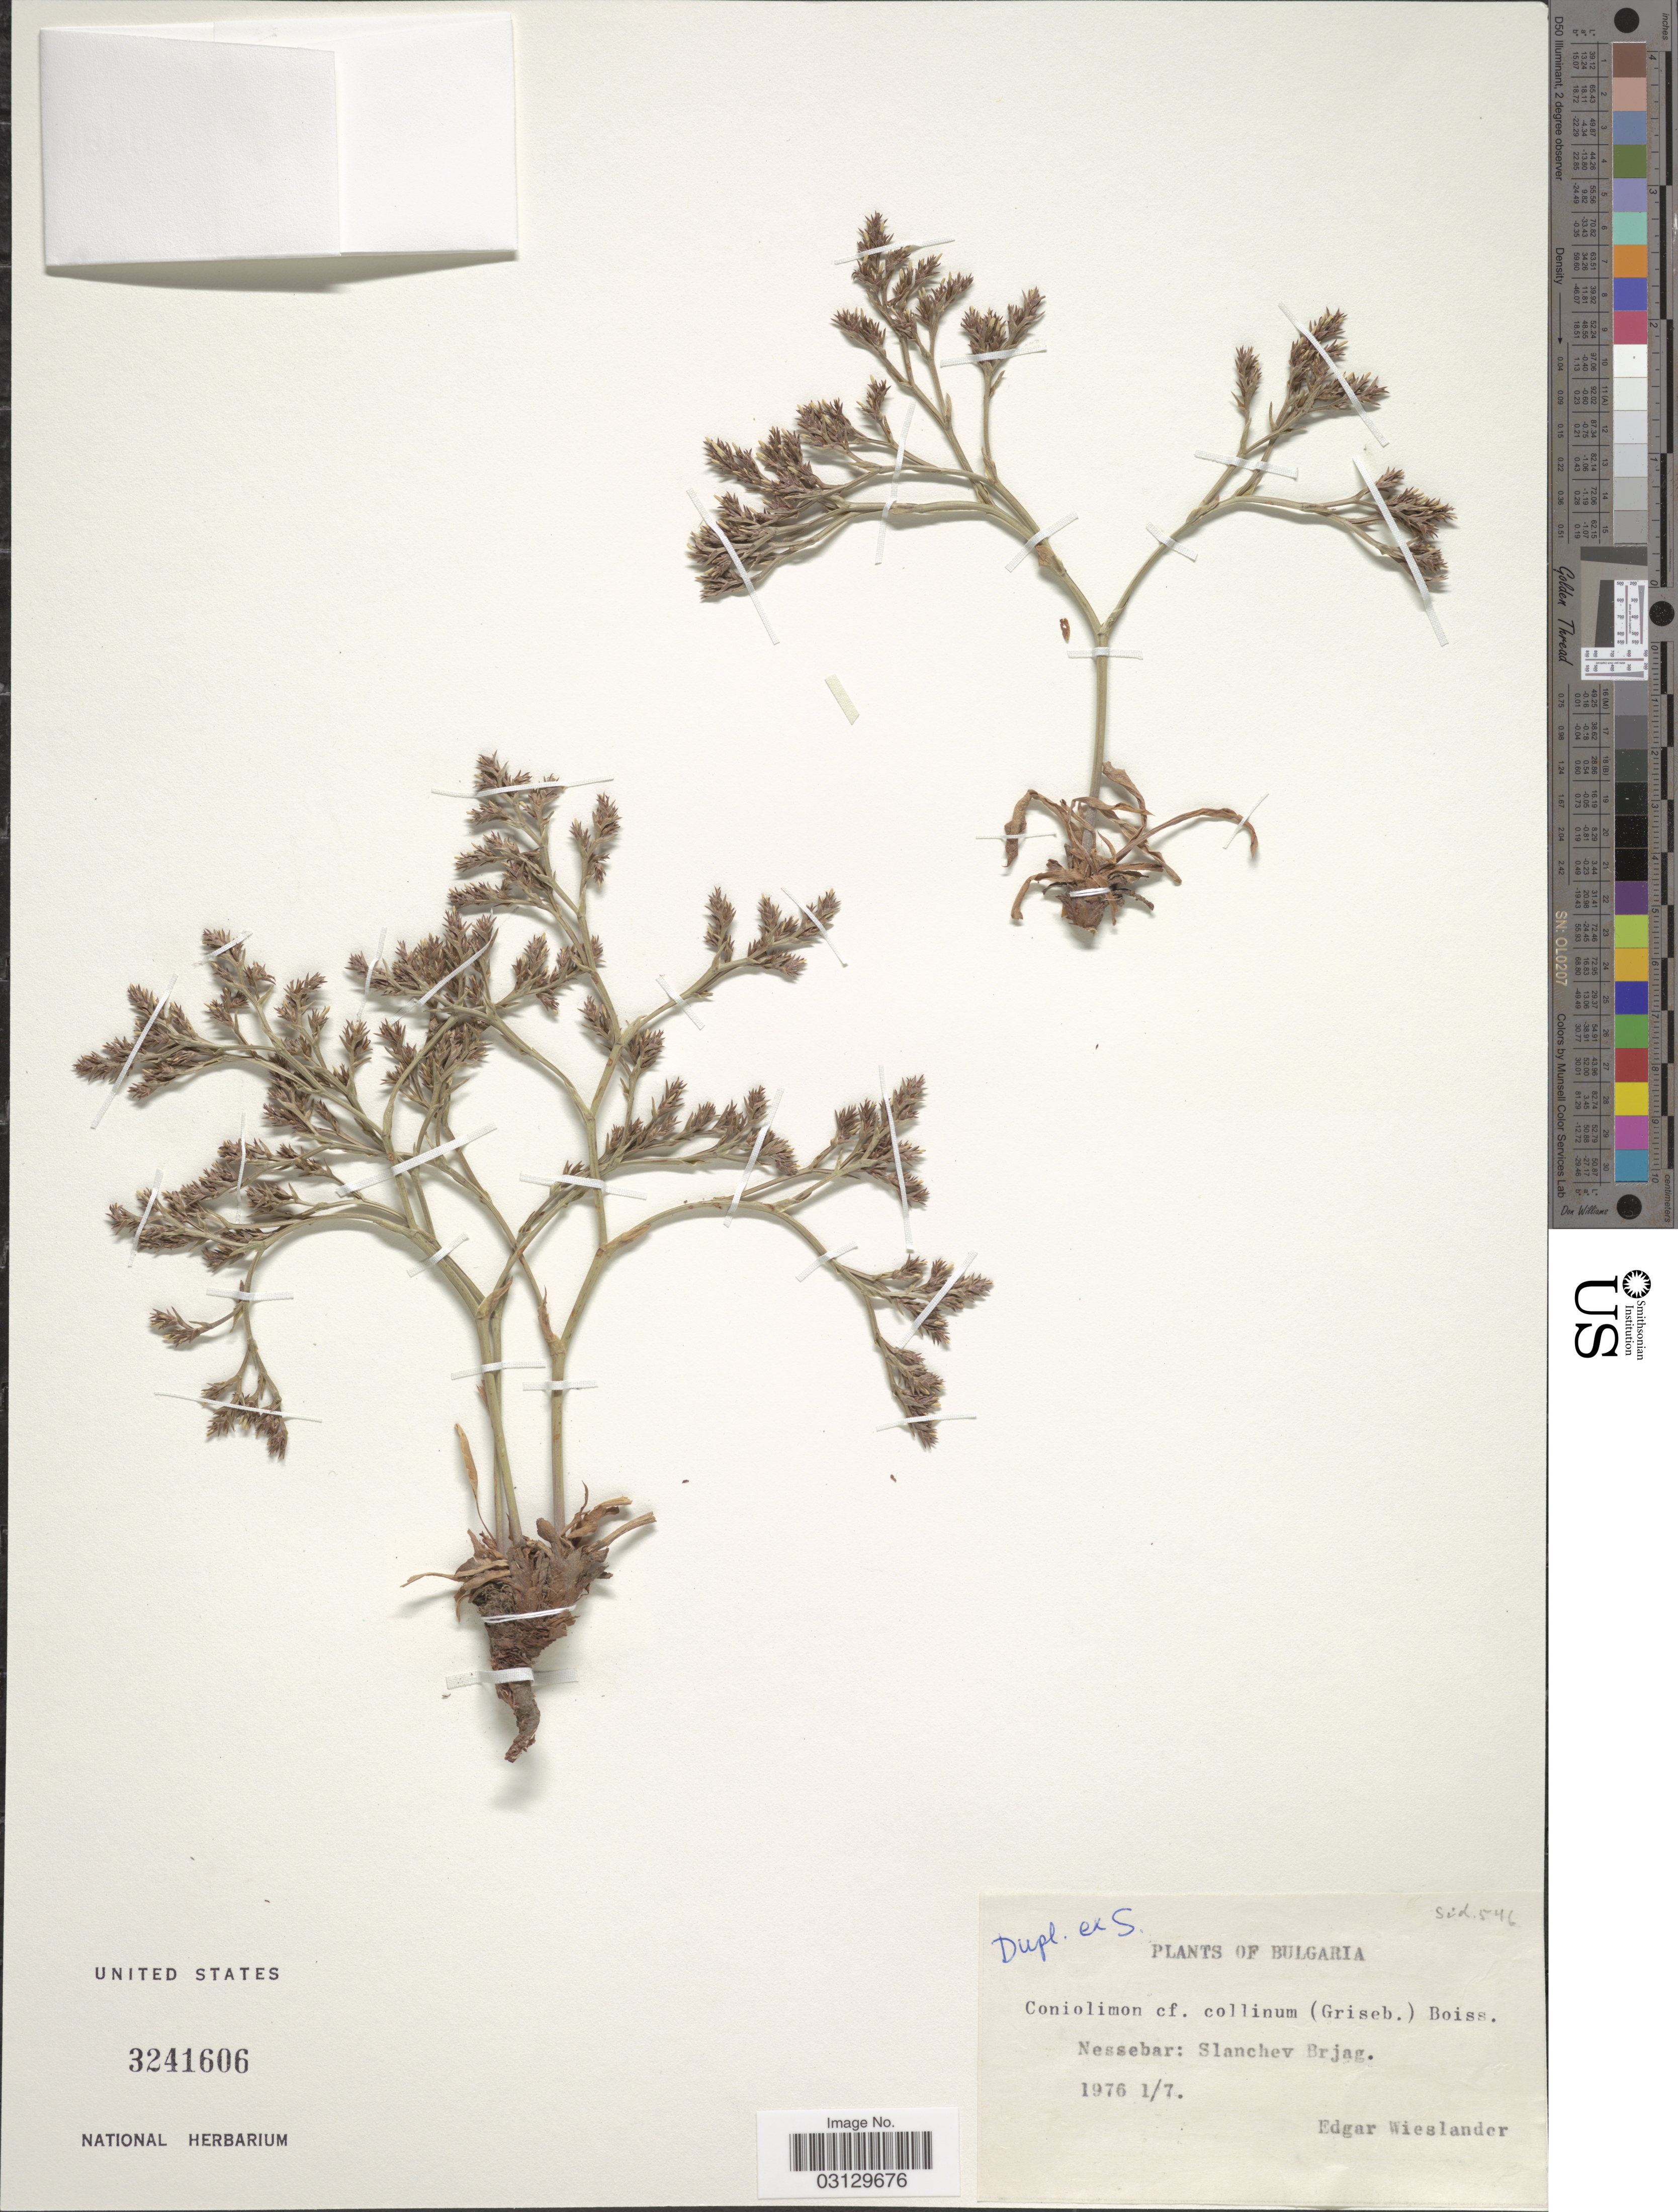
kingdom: Plantae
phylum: Tracheophyta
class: Magnoliopsida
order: Caryophyllales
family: Plumbaginaceae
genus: Goniolimon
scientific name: Goniolimon collinum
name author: Boiss.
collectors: E. Wieslander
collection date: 1976-01-07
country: Bulgaria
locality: Nessebar: Slanchev Brjag.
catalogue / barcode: US 3241606